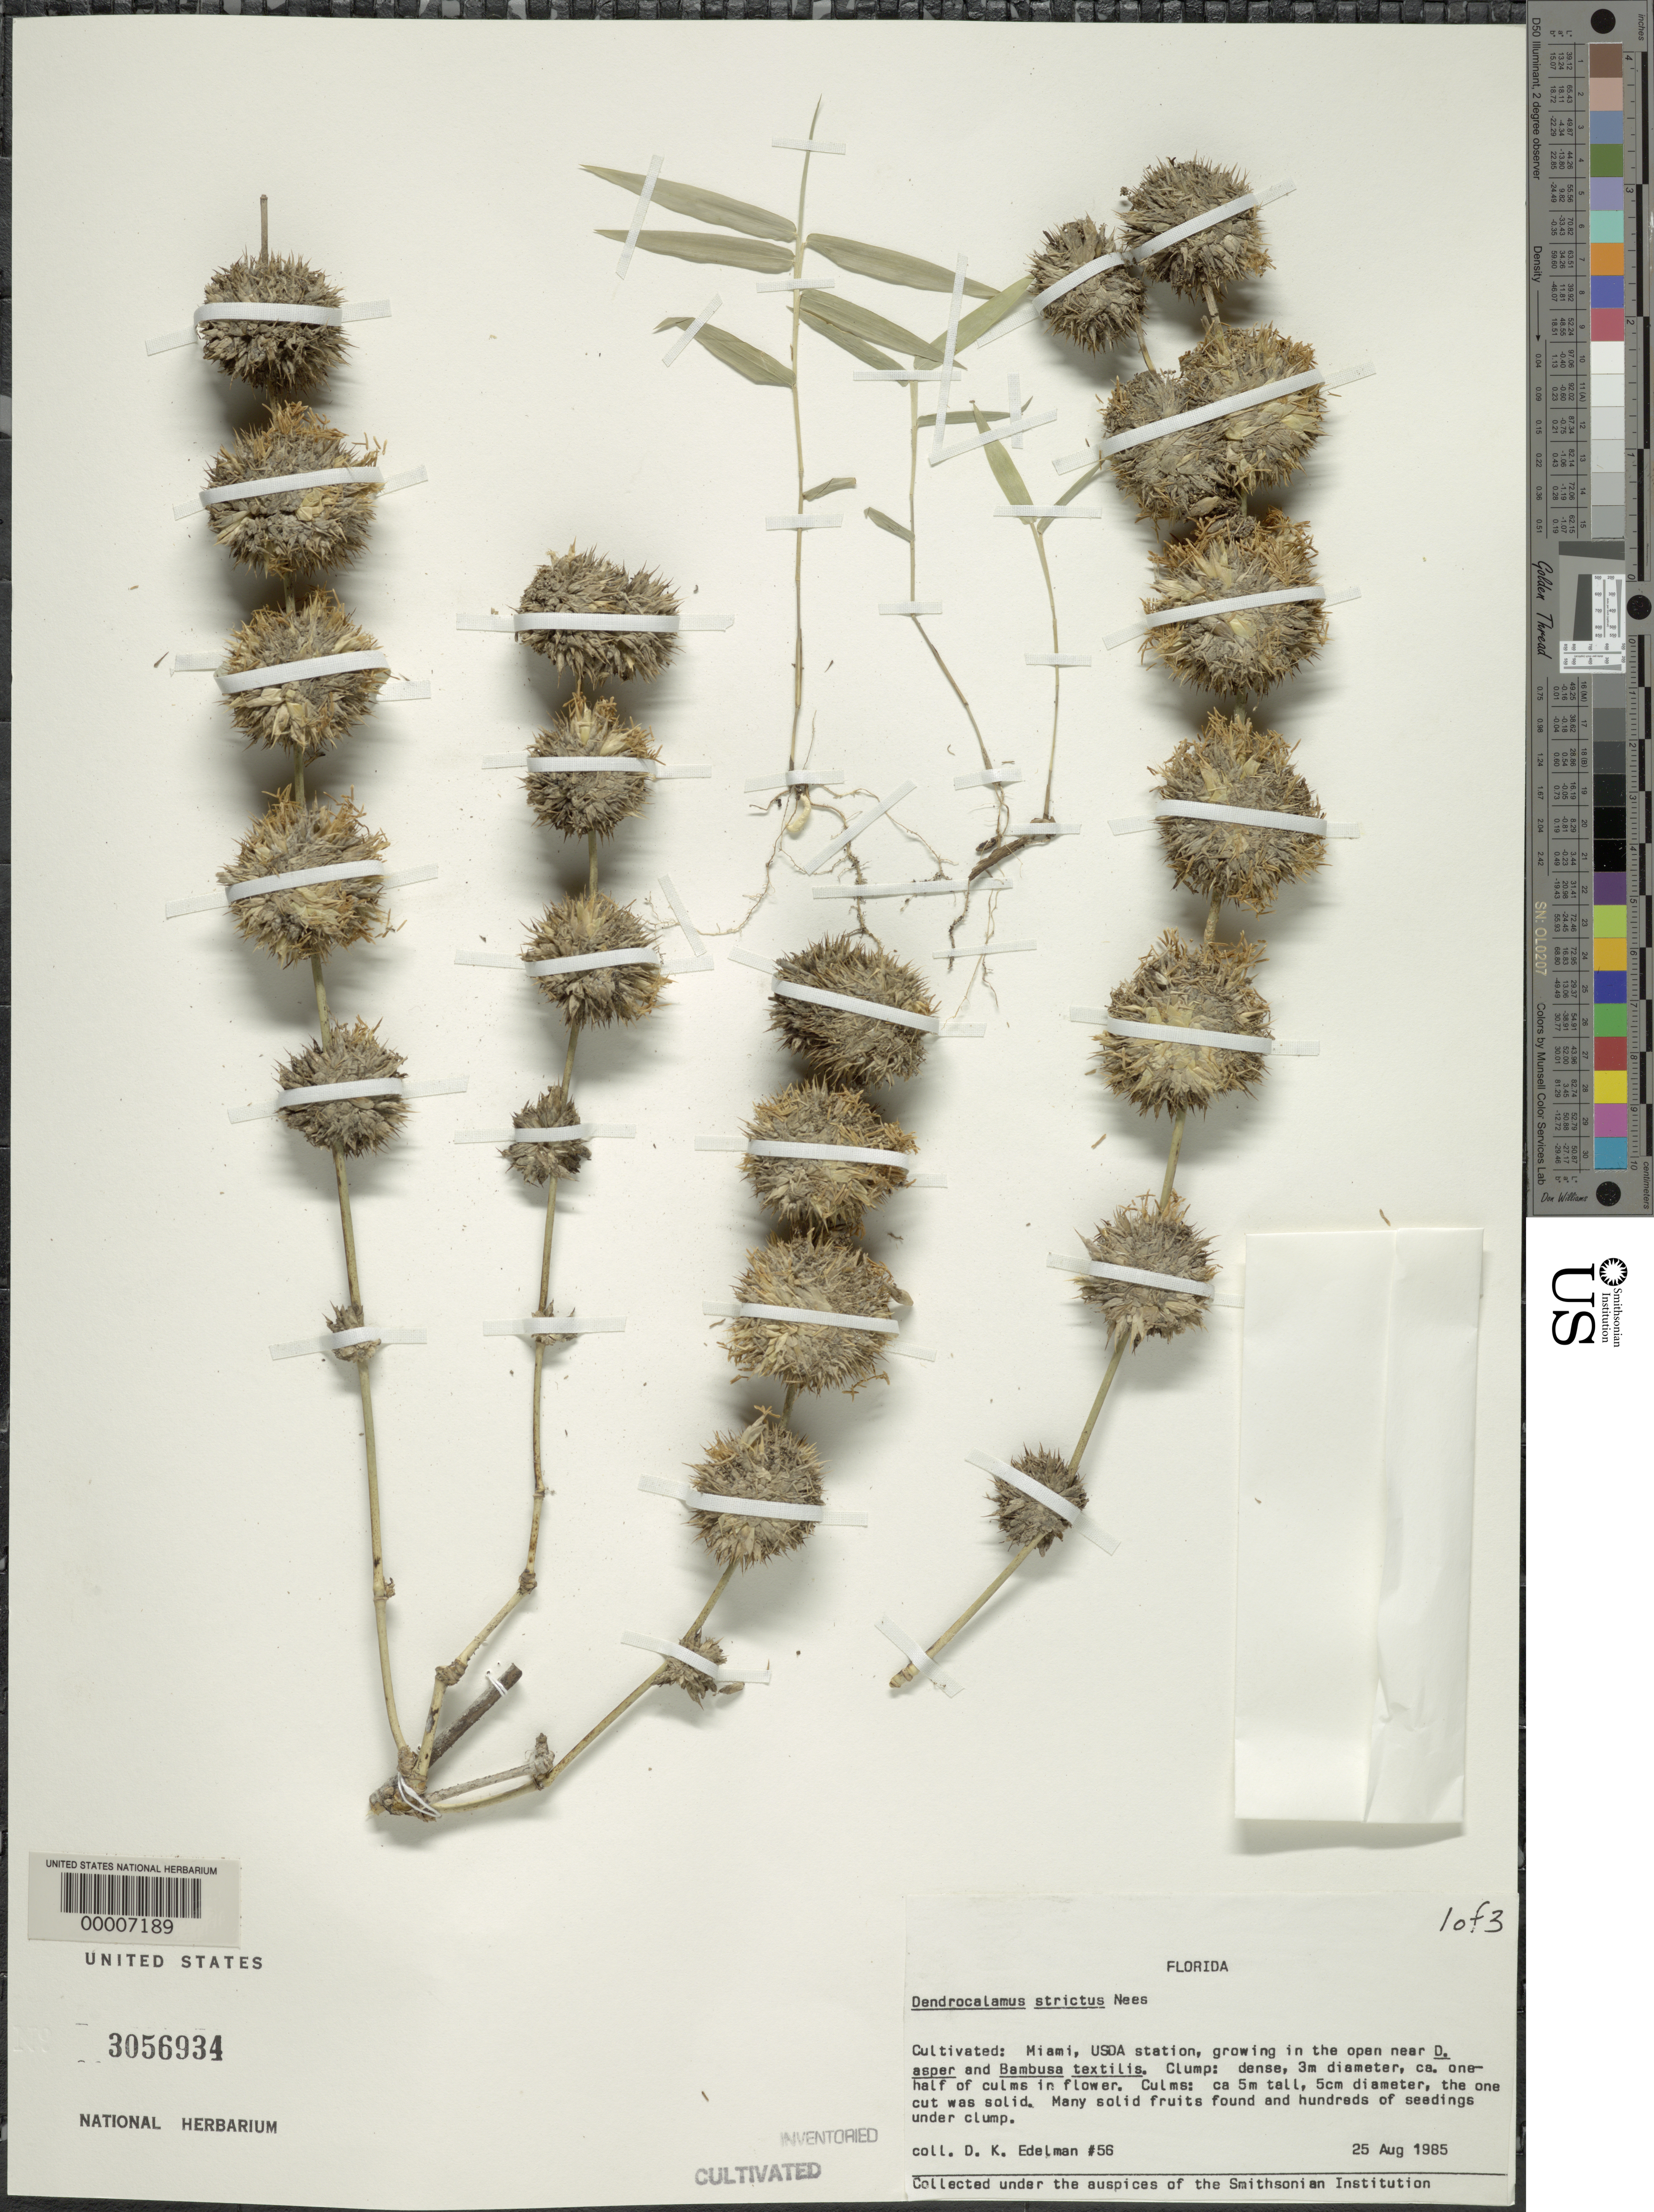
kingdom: Plantae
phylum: Tracheophyta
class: Liliopsida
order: Poales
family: Poaceae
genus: Dendrocalamus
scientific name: Dendrocalamus strictus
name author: (Roxb.) Nees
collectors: D. Edelman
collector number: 56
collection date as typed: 25 Aug 1985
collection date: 1985-08-25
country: United States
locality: Miami, usda station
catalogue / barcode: US 3056934